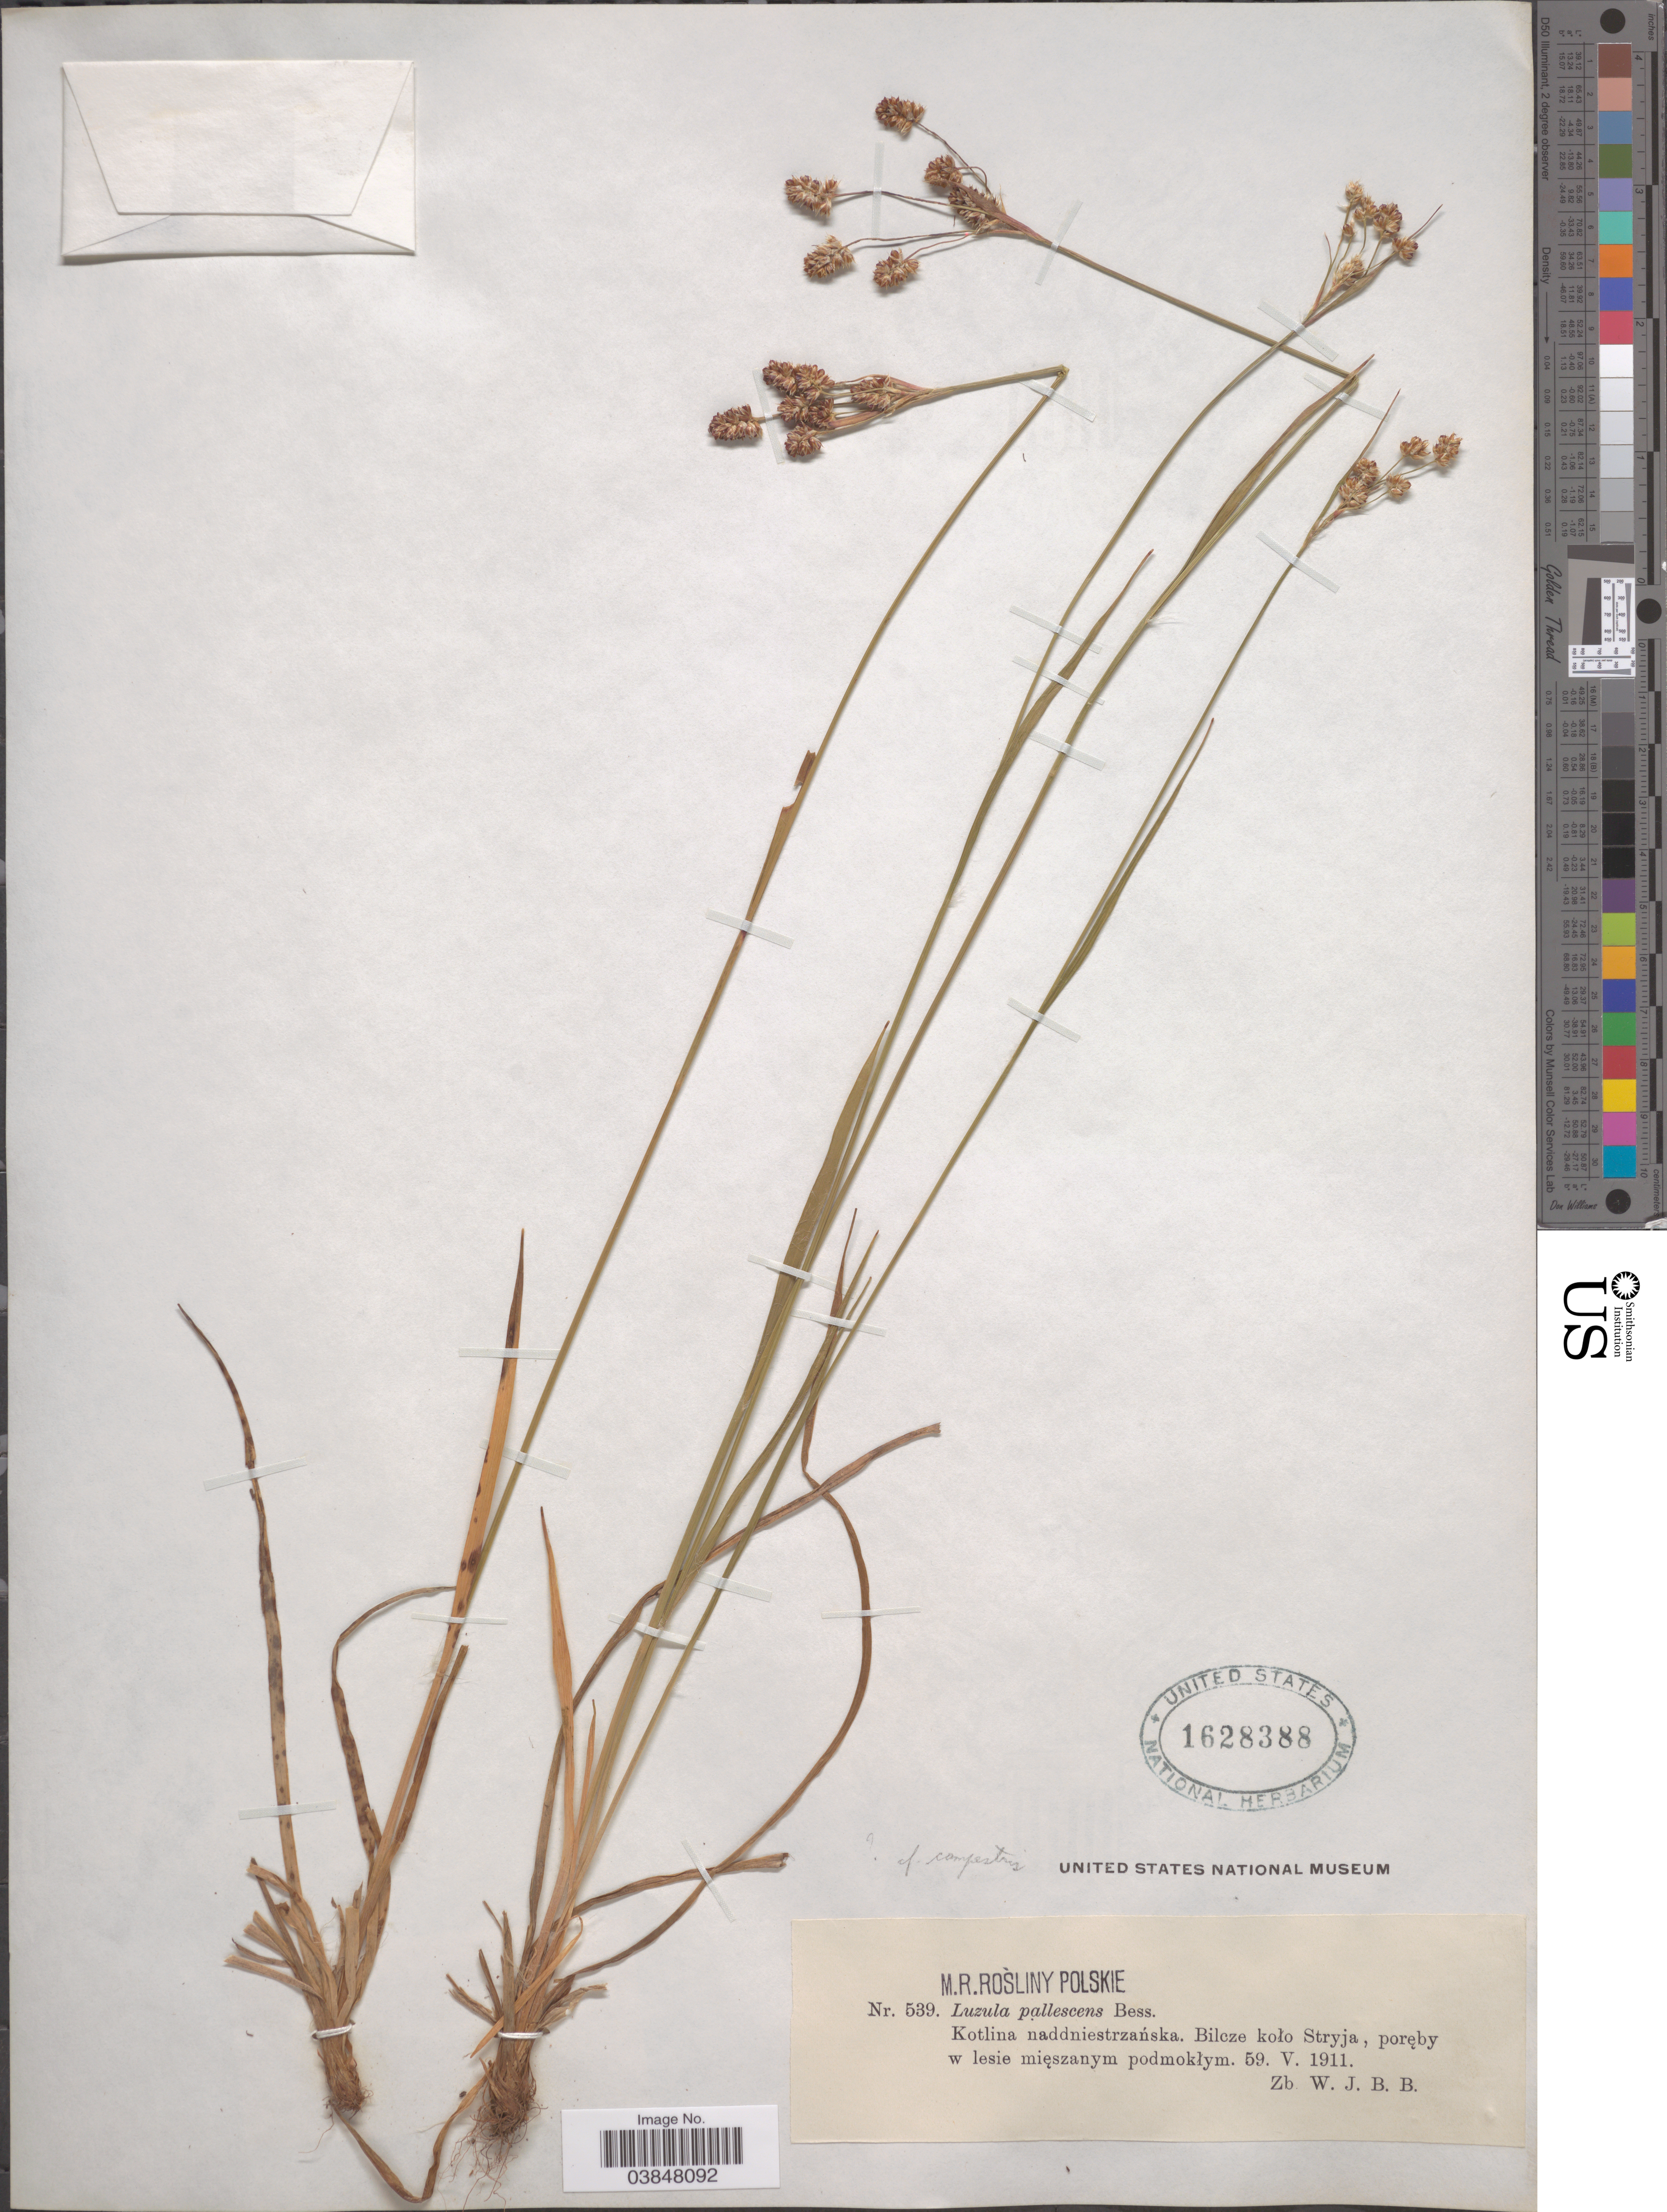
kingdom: Plantae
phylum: Tracheophyta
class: Liliopsida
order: Poales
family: Juncaceae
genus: Luzula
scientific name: Luzula pallescens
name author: Sw.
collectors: M. Rosliny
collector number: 539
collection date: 1911-05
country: Poland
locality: Kotlina naddniestrzanska. Bilcze kolo Stryja.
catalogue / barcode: US 1628388